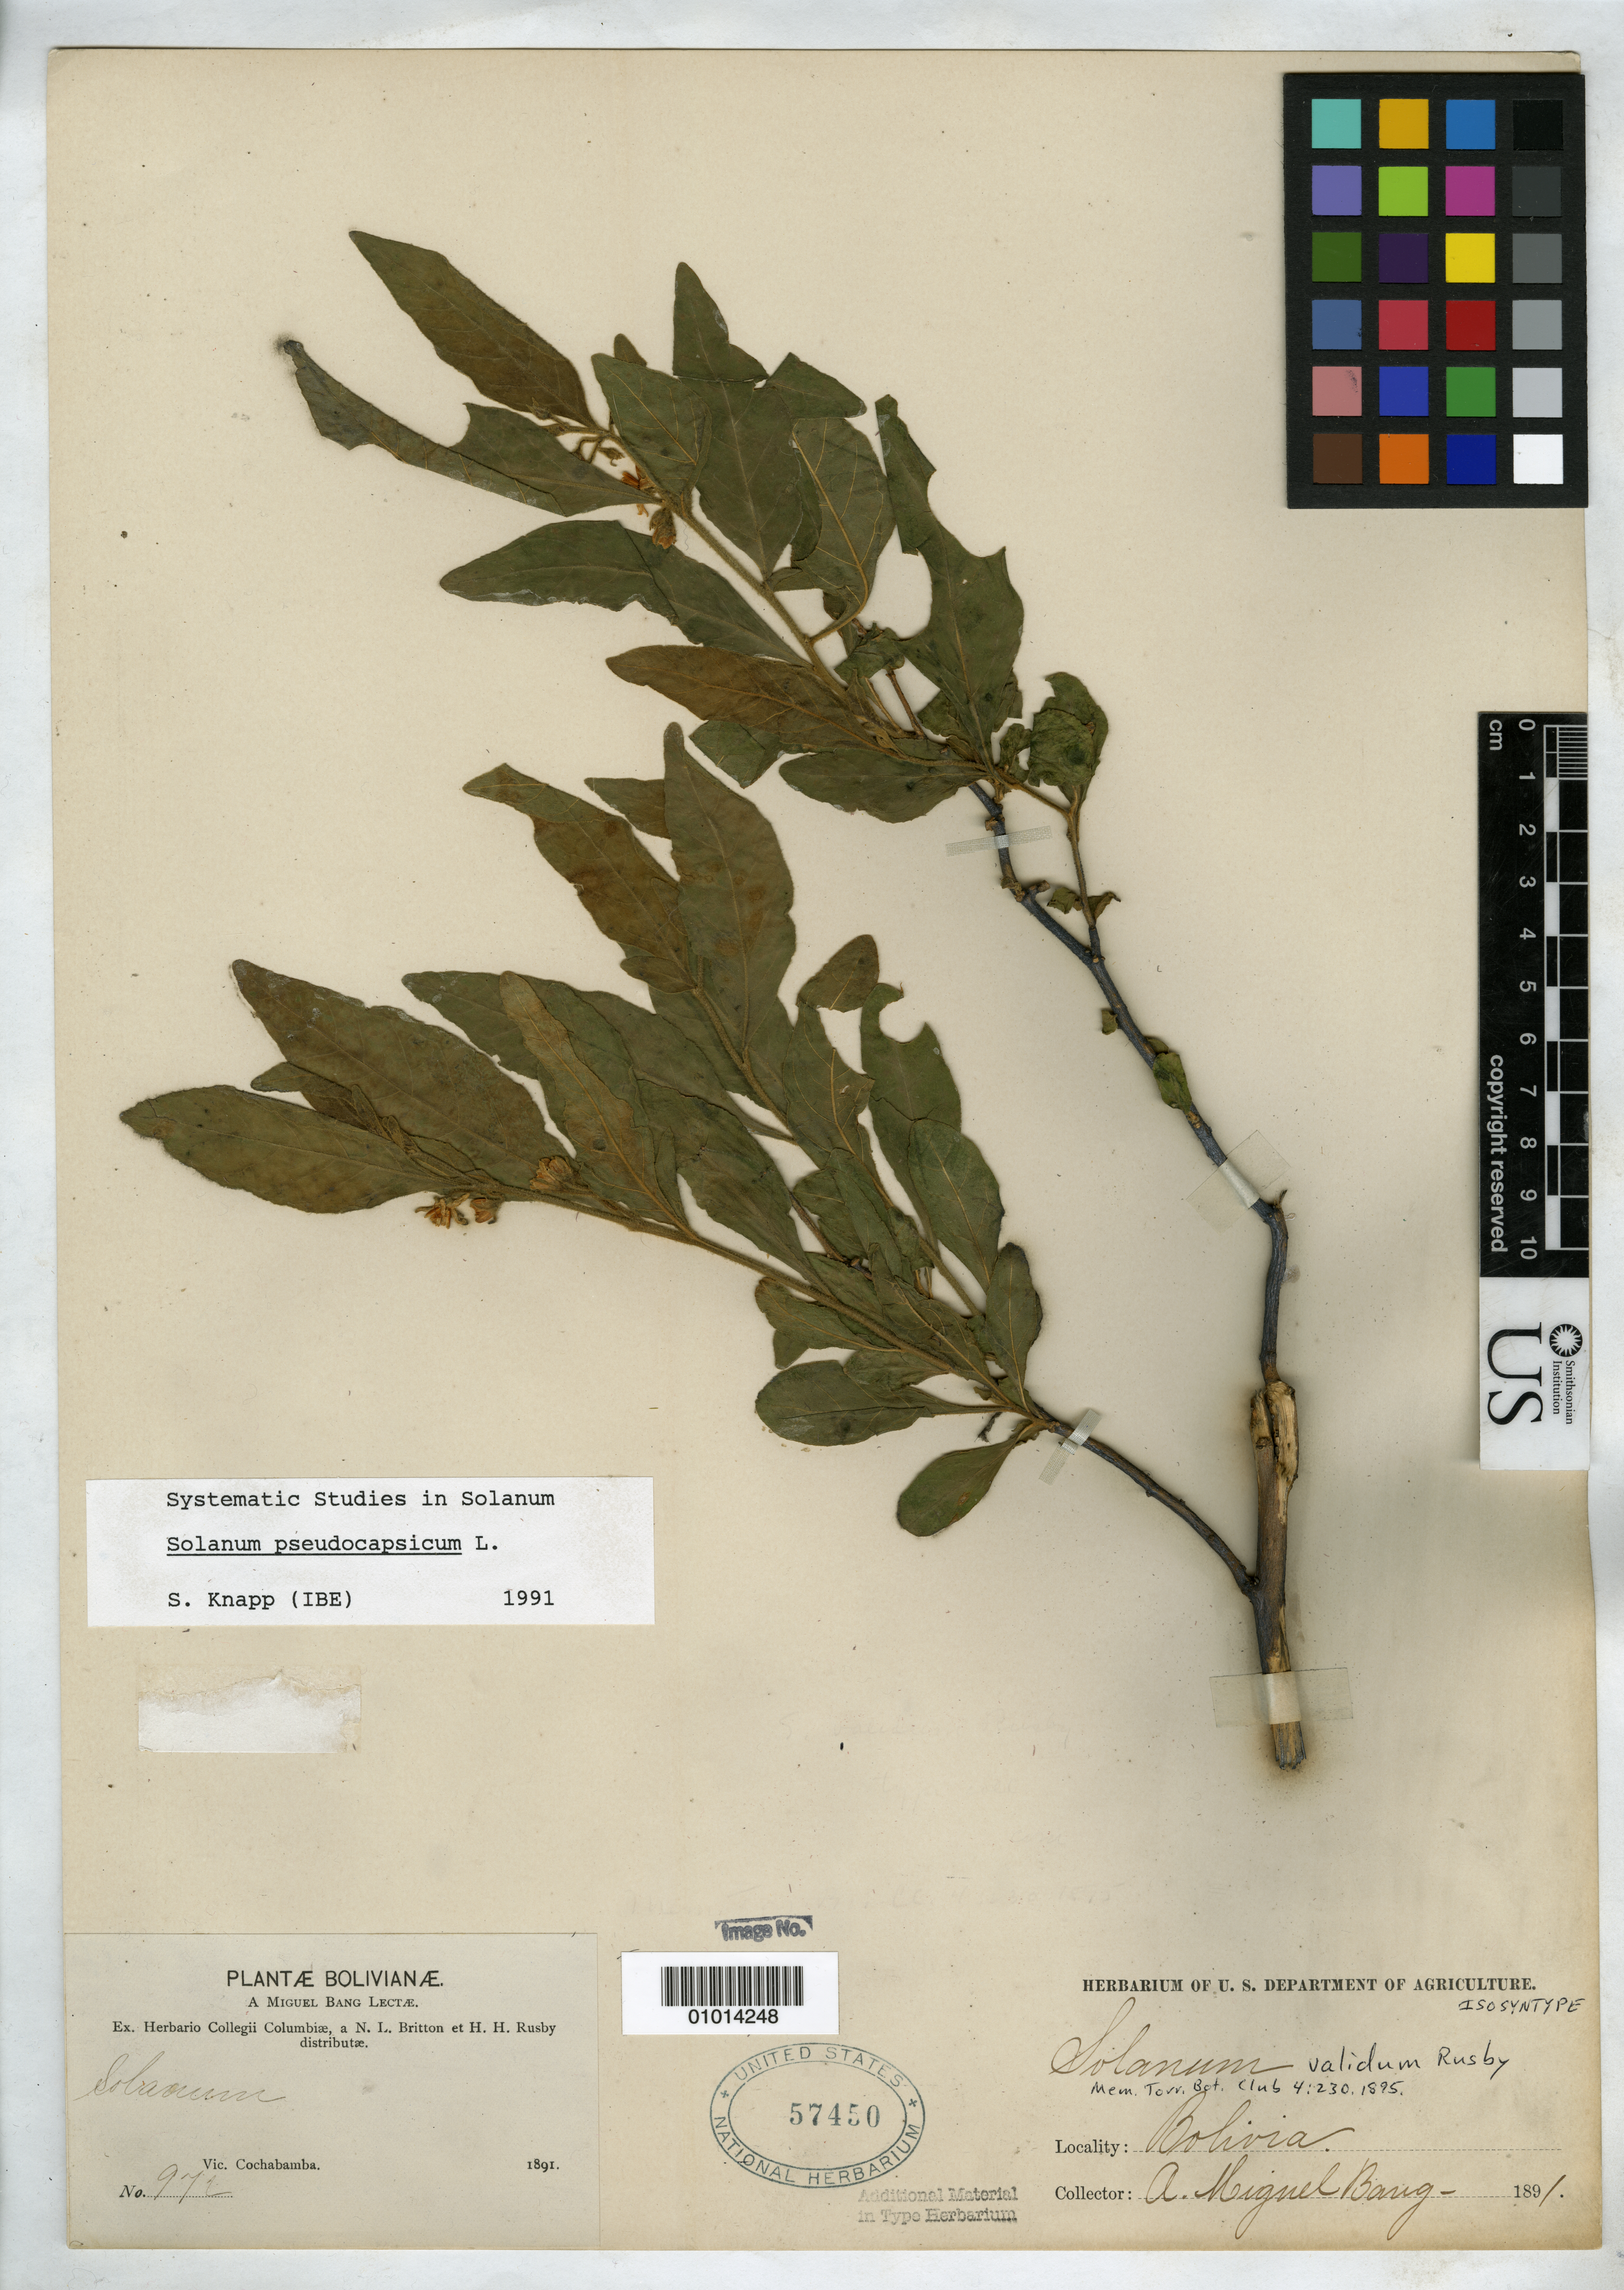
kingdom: Plantae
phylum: Tracheophyta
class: Magnoliopsida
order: Solanales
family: Solanaceae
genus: Solanum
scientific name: Solanum validum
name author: Rusby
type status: Isosyntype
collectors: M. Bang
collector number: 972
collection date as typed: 1891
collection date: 1891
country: Bolivia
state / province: Cochabamba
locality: Vicinity of Cochabamba.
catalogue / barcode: US 57450